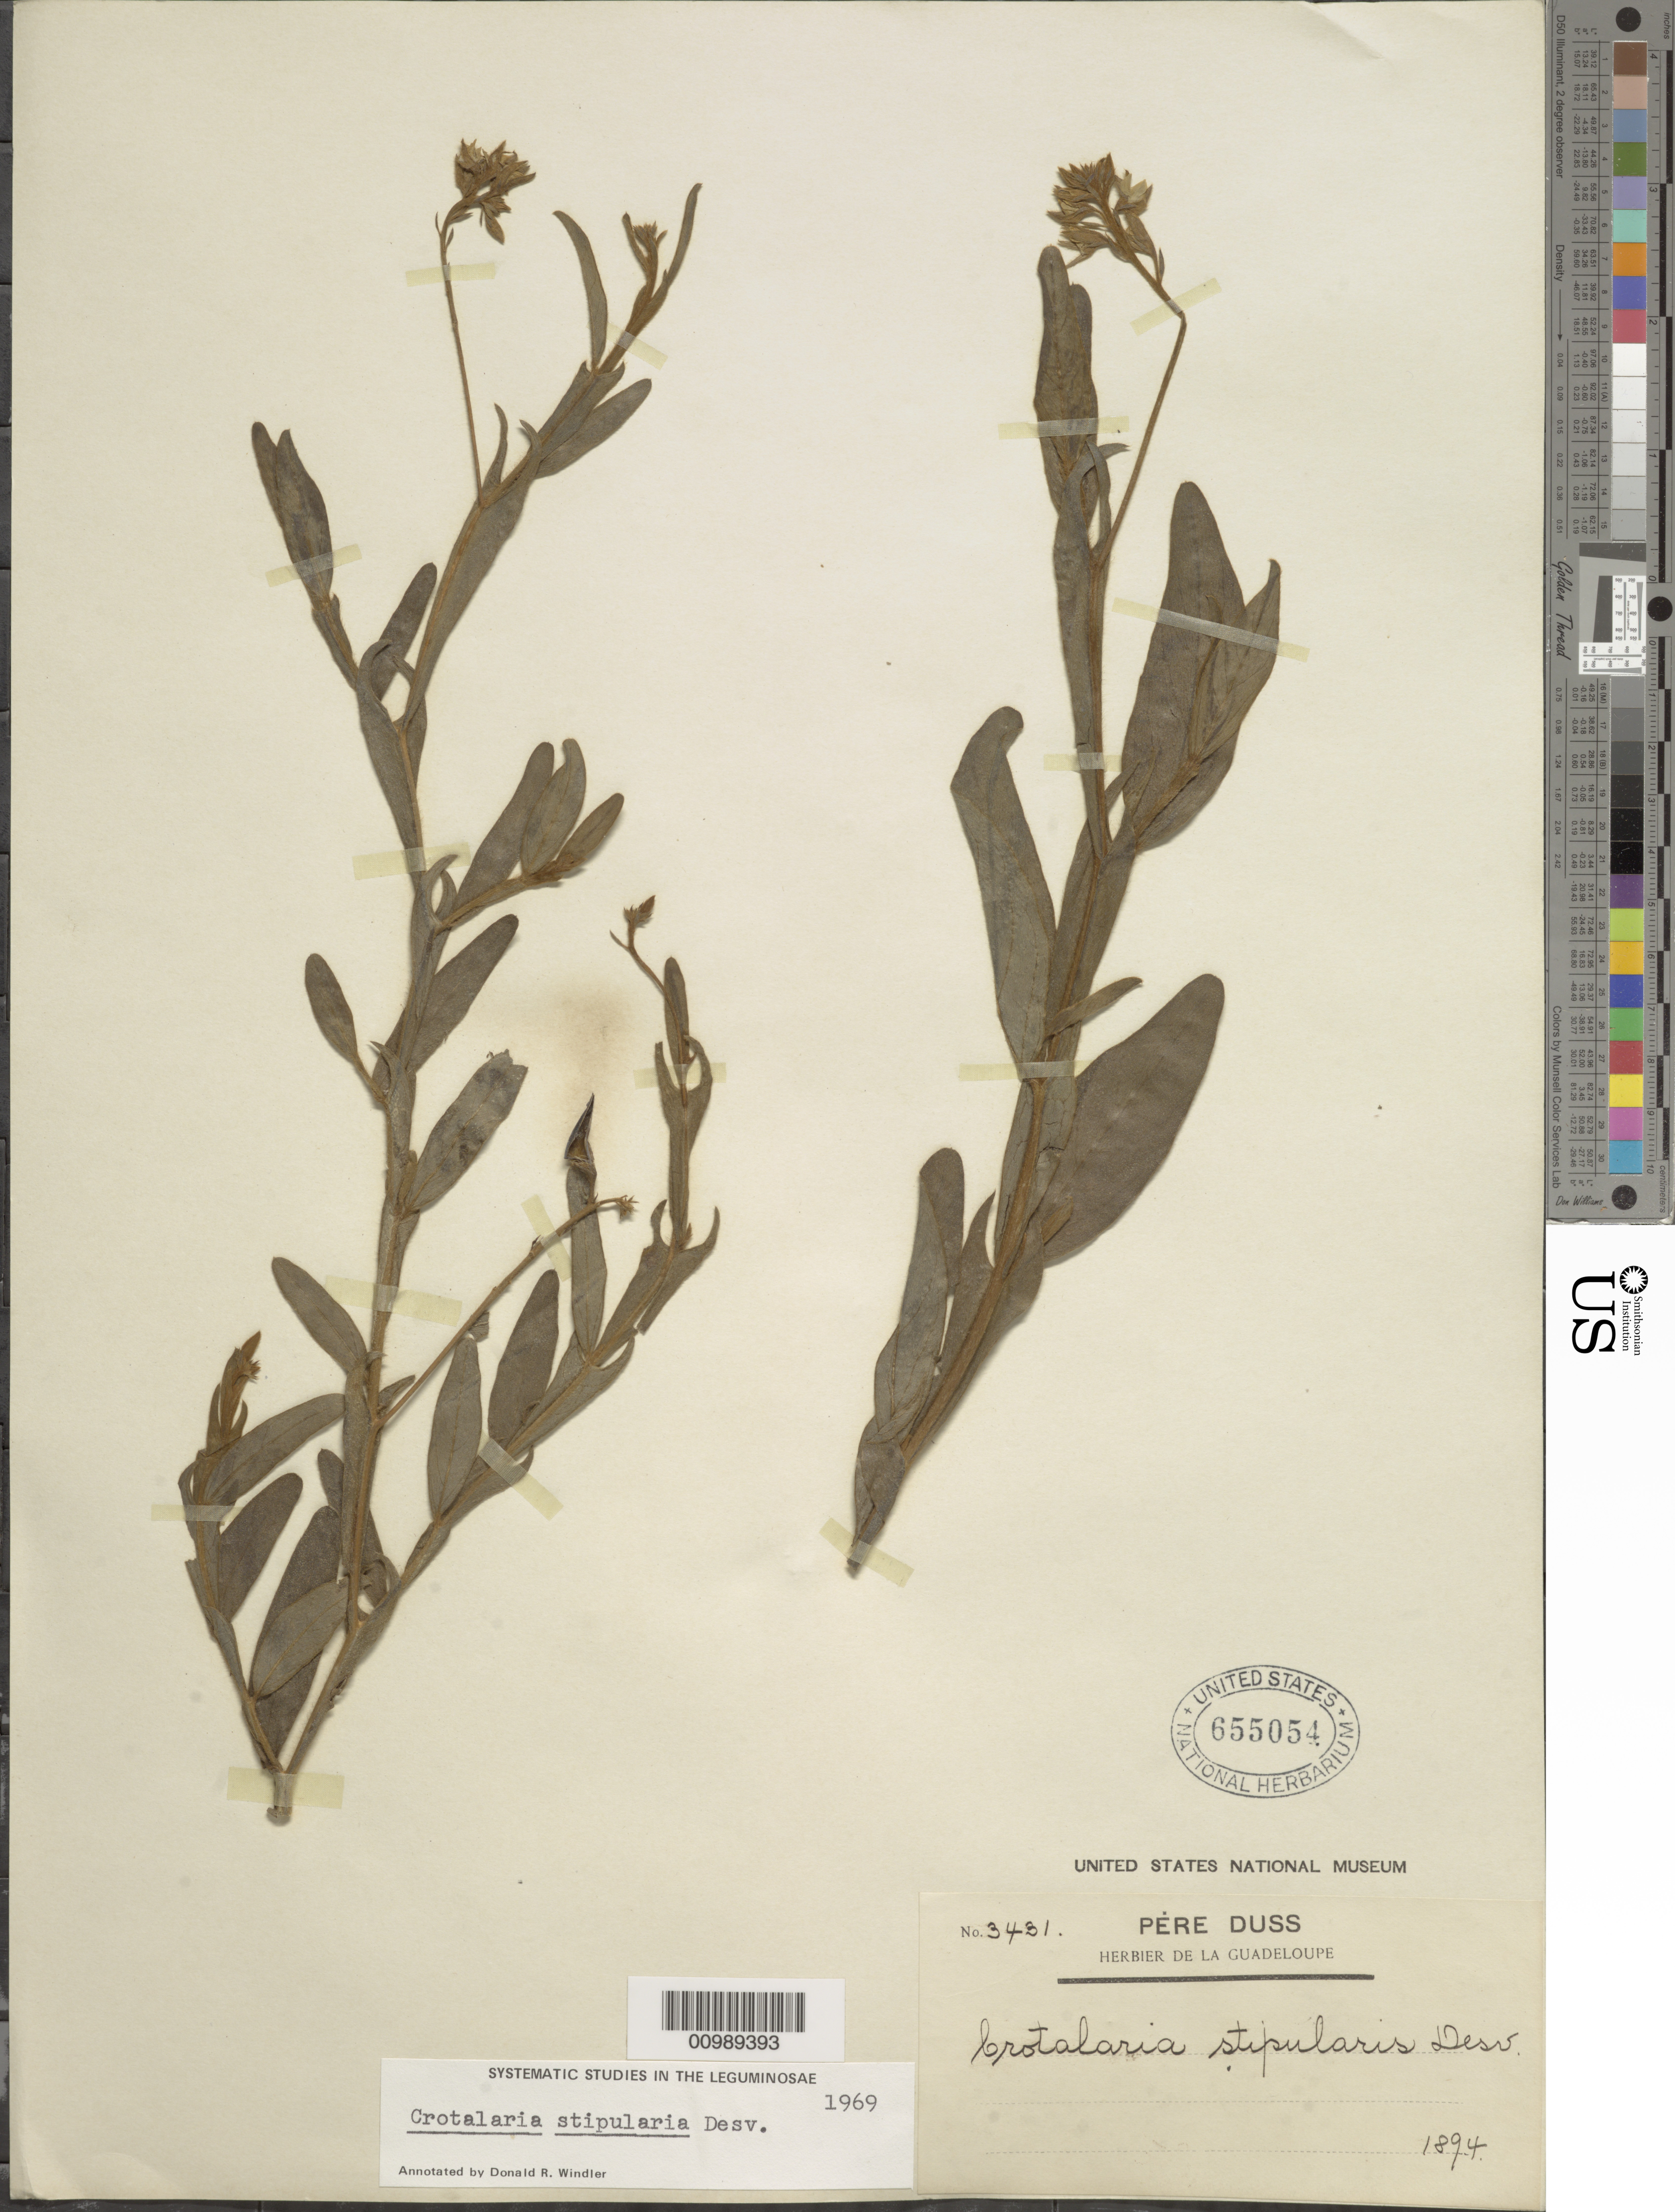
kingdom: Plantae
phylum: Tracheophyta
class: Magnoliopsida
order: Fabales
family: Fabaceae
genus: Crotalaria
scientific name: Crotalaria stipularia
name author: Desv.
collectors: Père Duss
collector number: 3431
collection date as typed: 1894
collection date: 1894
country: Guadeloupe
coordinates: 0 N, 0 E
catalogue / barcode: US 655054